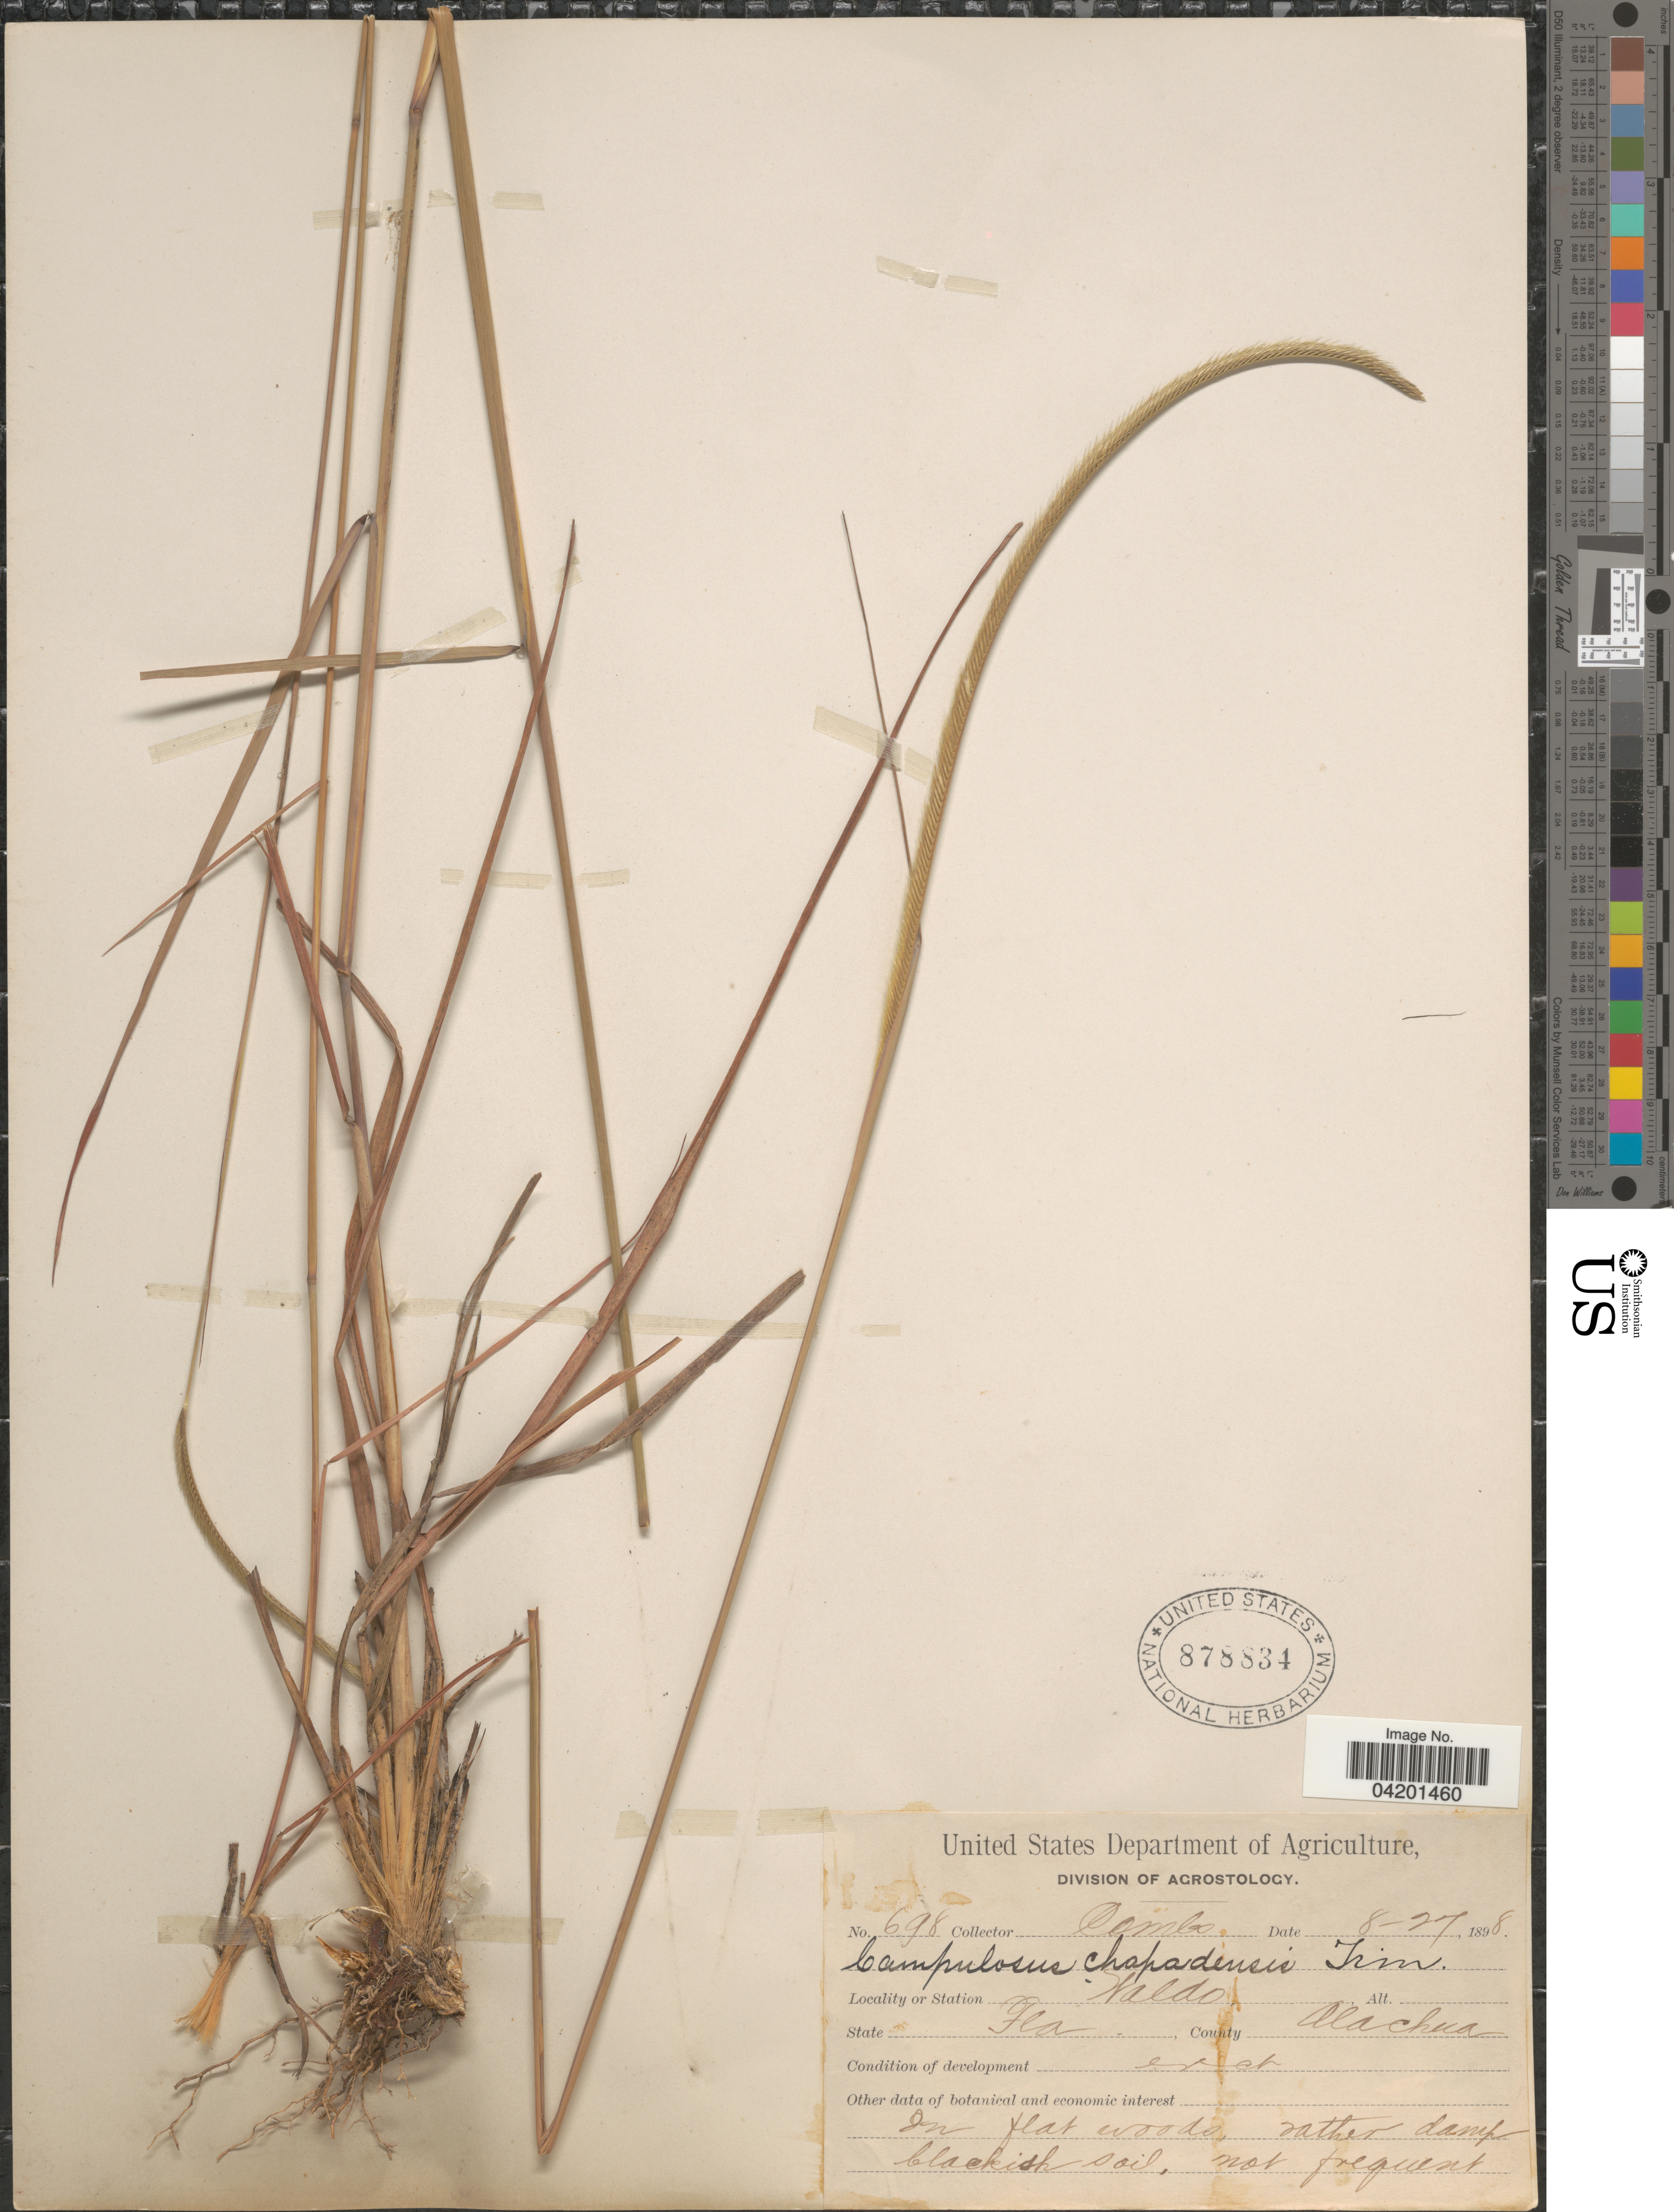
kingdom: Plantae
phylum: Tracheophyta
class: Liliopsida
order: Poales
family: Poaceae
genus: Ctenium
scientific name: Ctenium floridanum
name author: (Hitchc.) Hitchc.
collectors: -. Combs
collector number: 698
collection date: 1898-08-27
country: United States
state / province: Florida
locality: Waldo. County Alachua.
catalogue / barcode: US 878834